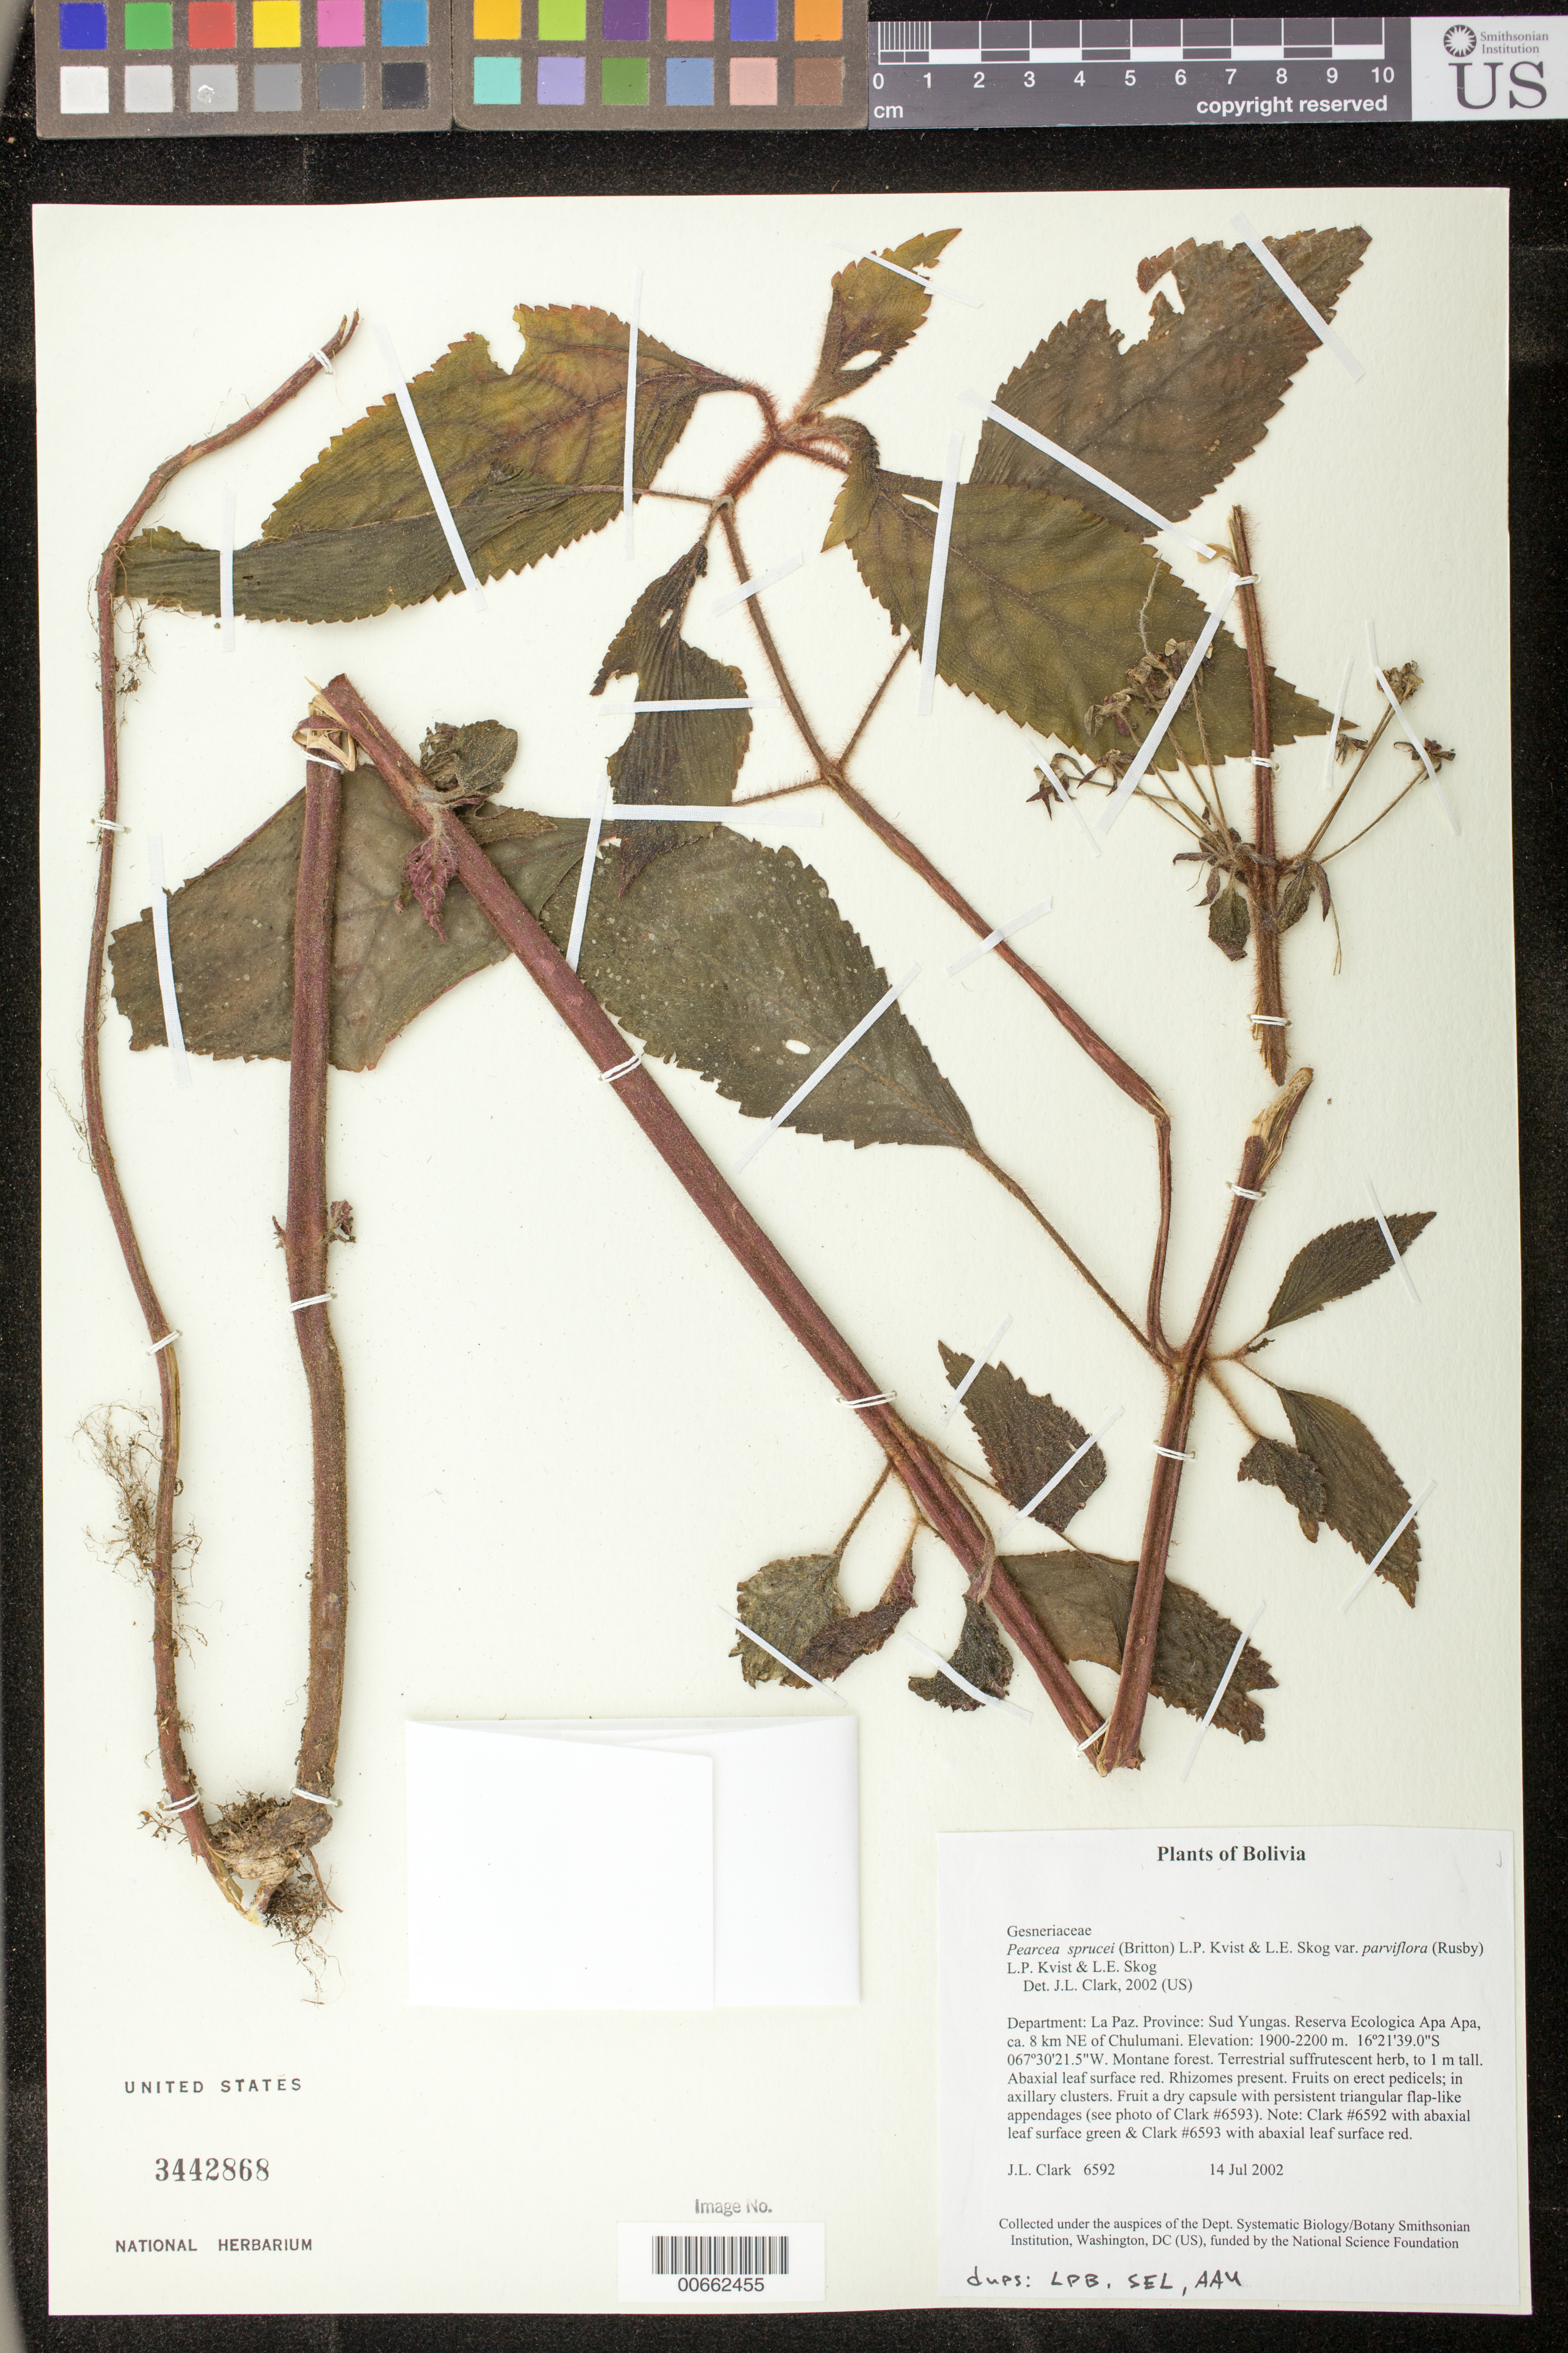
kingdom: Plantae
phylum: Tracheophyta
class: Magnoliopsida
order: Lamiales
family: Gesneriaceae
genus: Pearcea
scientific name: Pearcea sprucei var. parviflora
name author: (Rusby) L.P. Kvist & L.E. Skog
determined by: Clark, J. L., (SEL), The Marie Selby Botanical Garden (UNITED STATES)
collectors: J. L. Clark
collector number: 6592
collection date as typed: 14 Jul 2002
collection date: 2002-07-14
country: Bolivia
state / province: La Paz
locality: Sud Yungas, Reserva Ecologica Apa Apa, ca. 8 km NE of Chulumani.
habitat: Montane forest.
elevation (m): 1900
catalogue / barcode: US 3442868